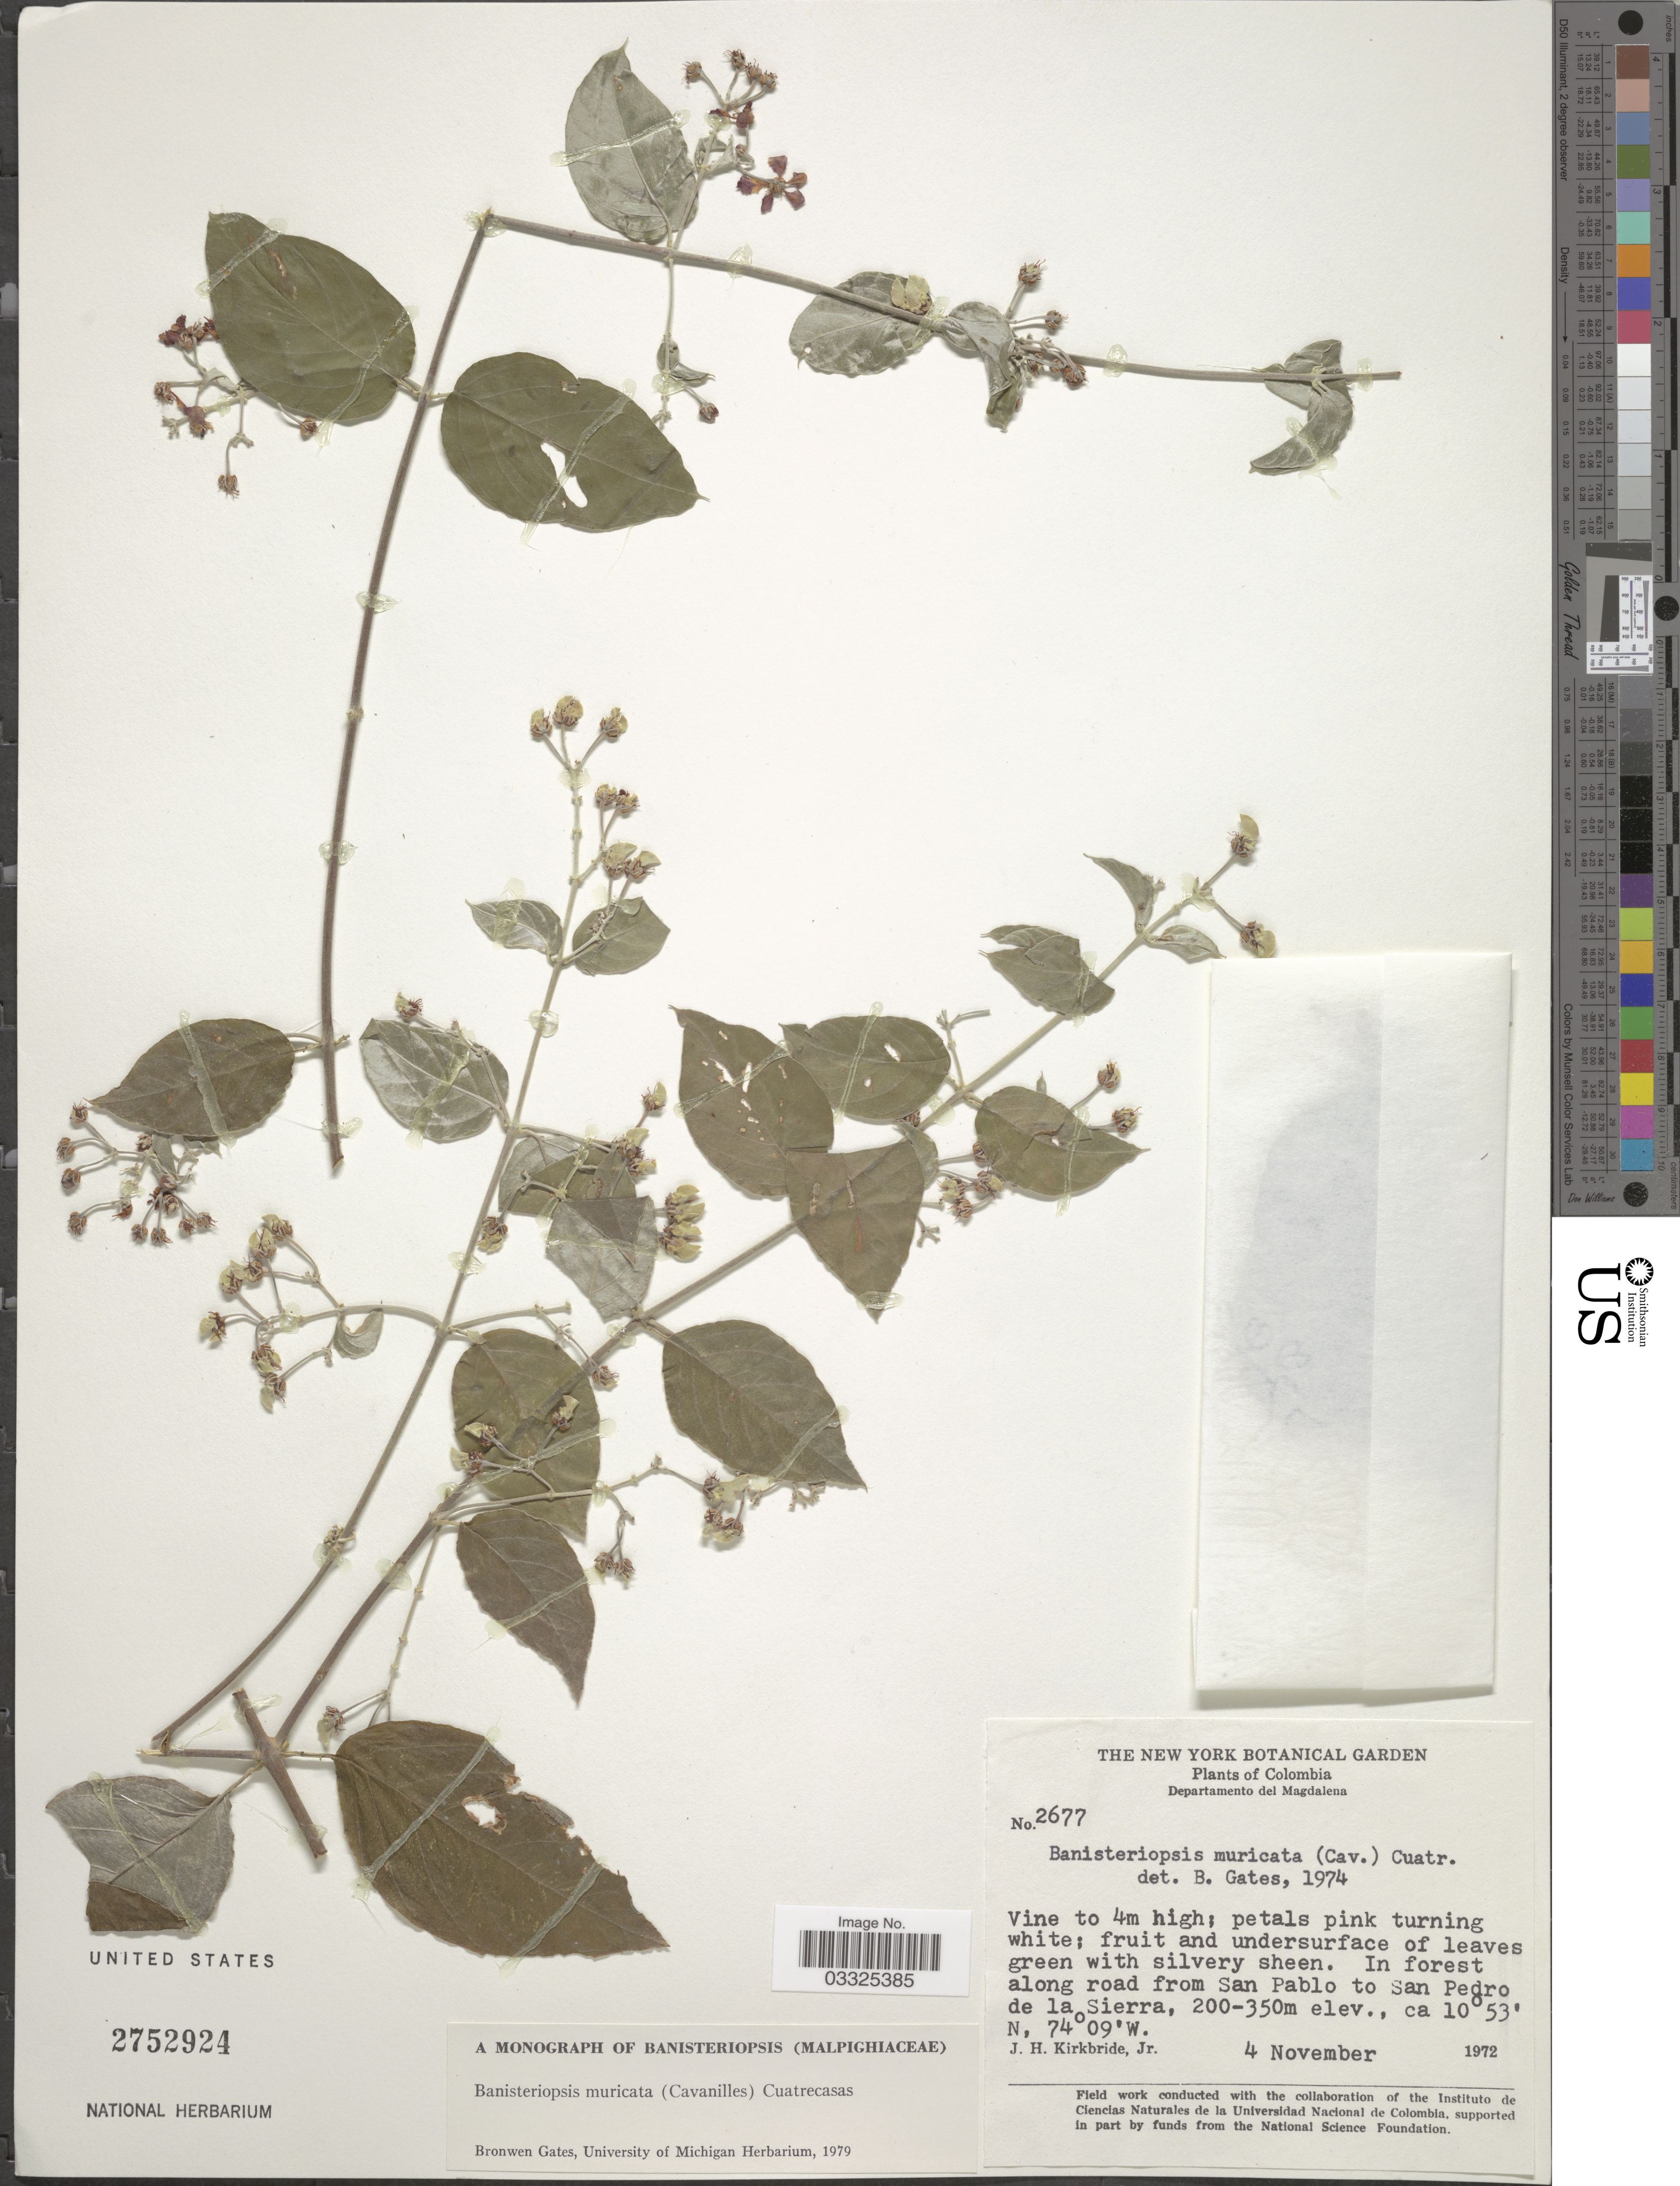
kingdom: Plantae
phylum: Tracheophyta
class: Magnoliopsida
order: Malpighiales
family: Malpighiaceae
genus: Banisteriopsis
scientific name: Banisteriopsis muricata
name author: (Cav.) Cuatrec.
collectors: J. H. Kirkbride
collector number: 2677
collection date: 1972-11-04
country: Colombia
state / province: Magdalena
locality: Departamento del Magdalena. In forest along road from San Pablo to San Pedro de la Sierra.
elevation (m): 200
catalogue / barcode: US 2752924